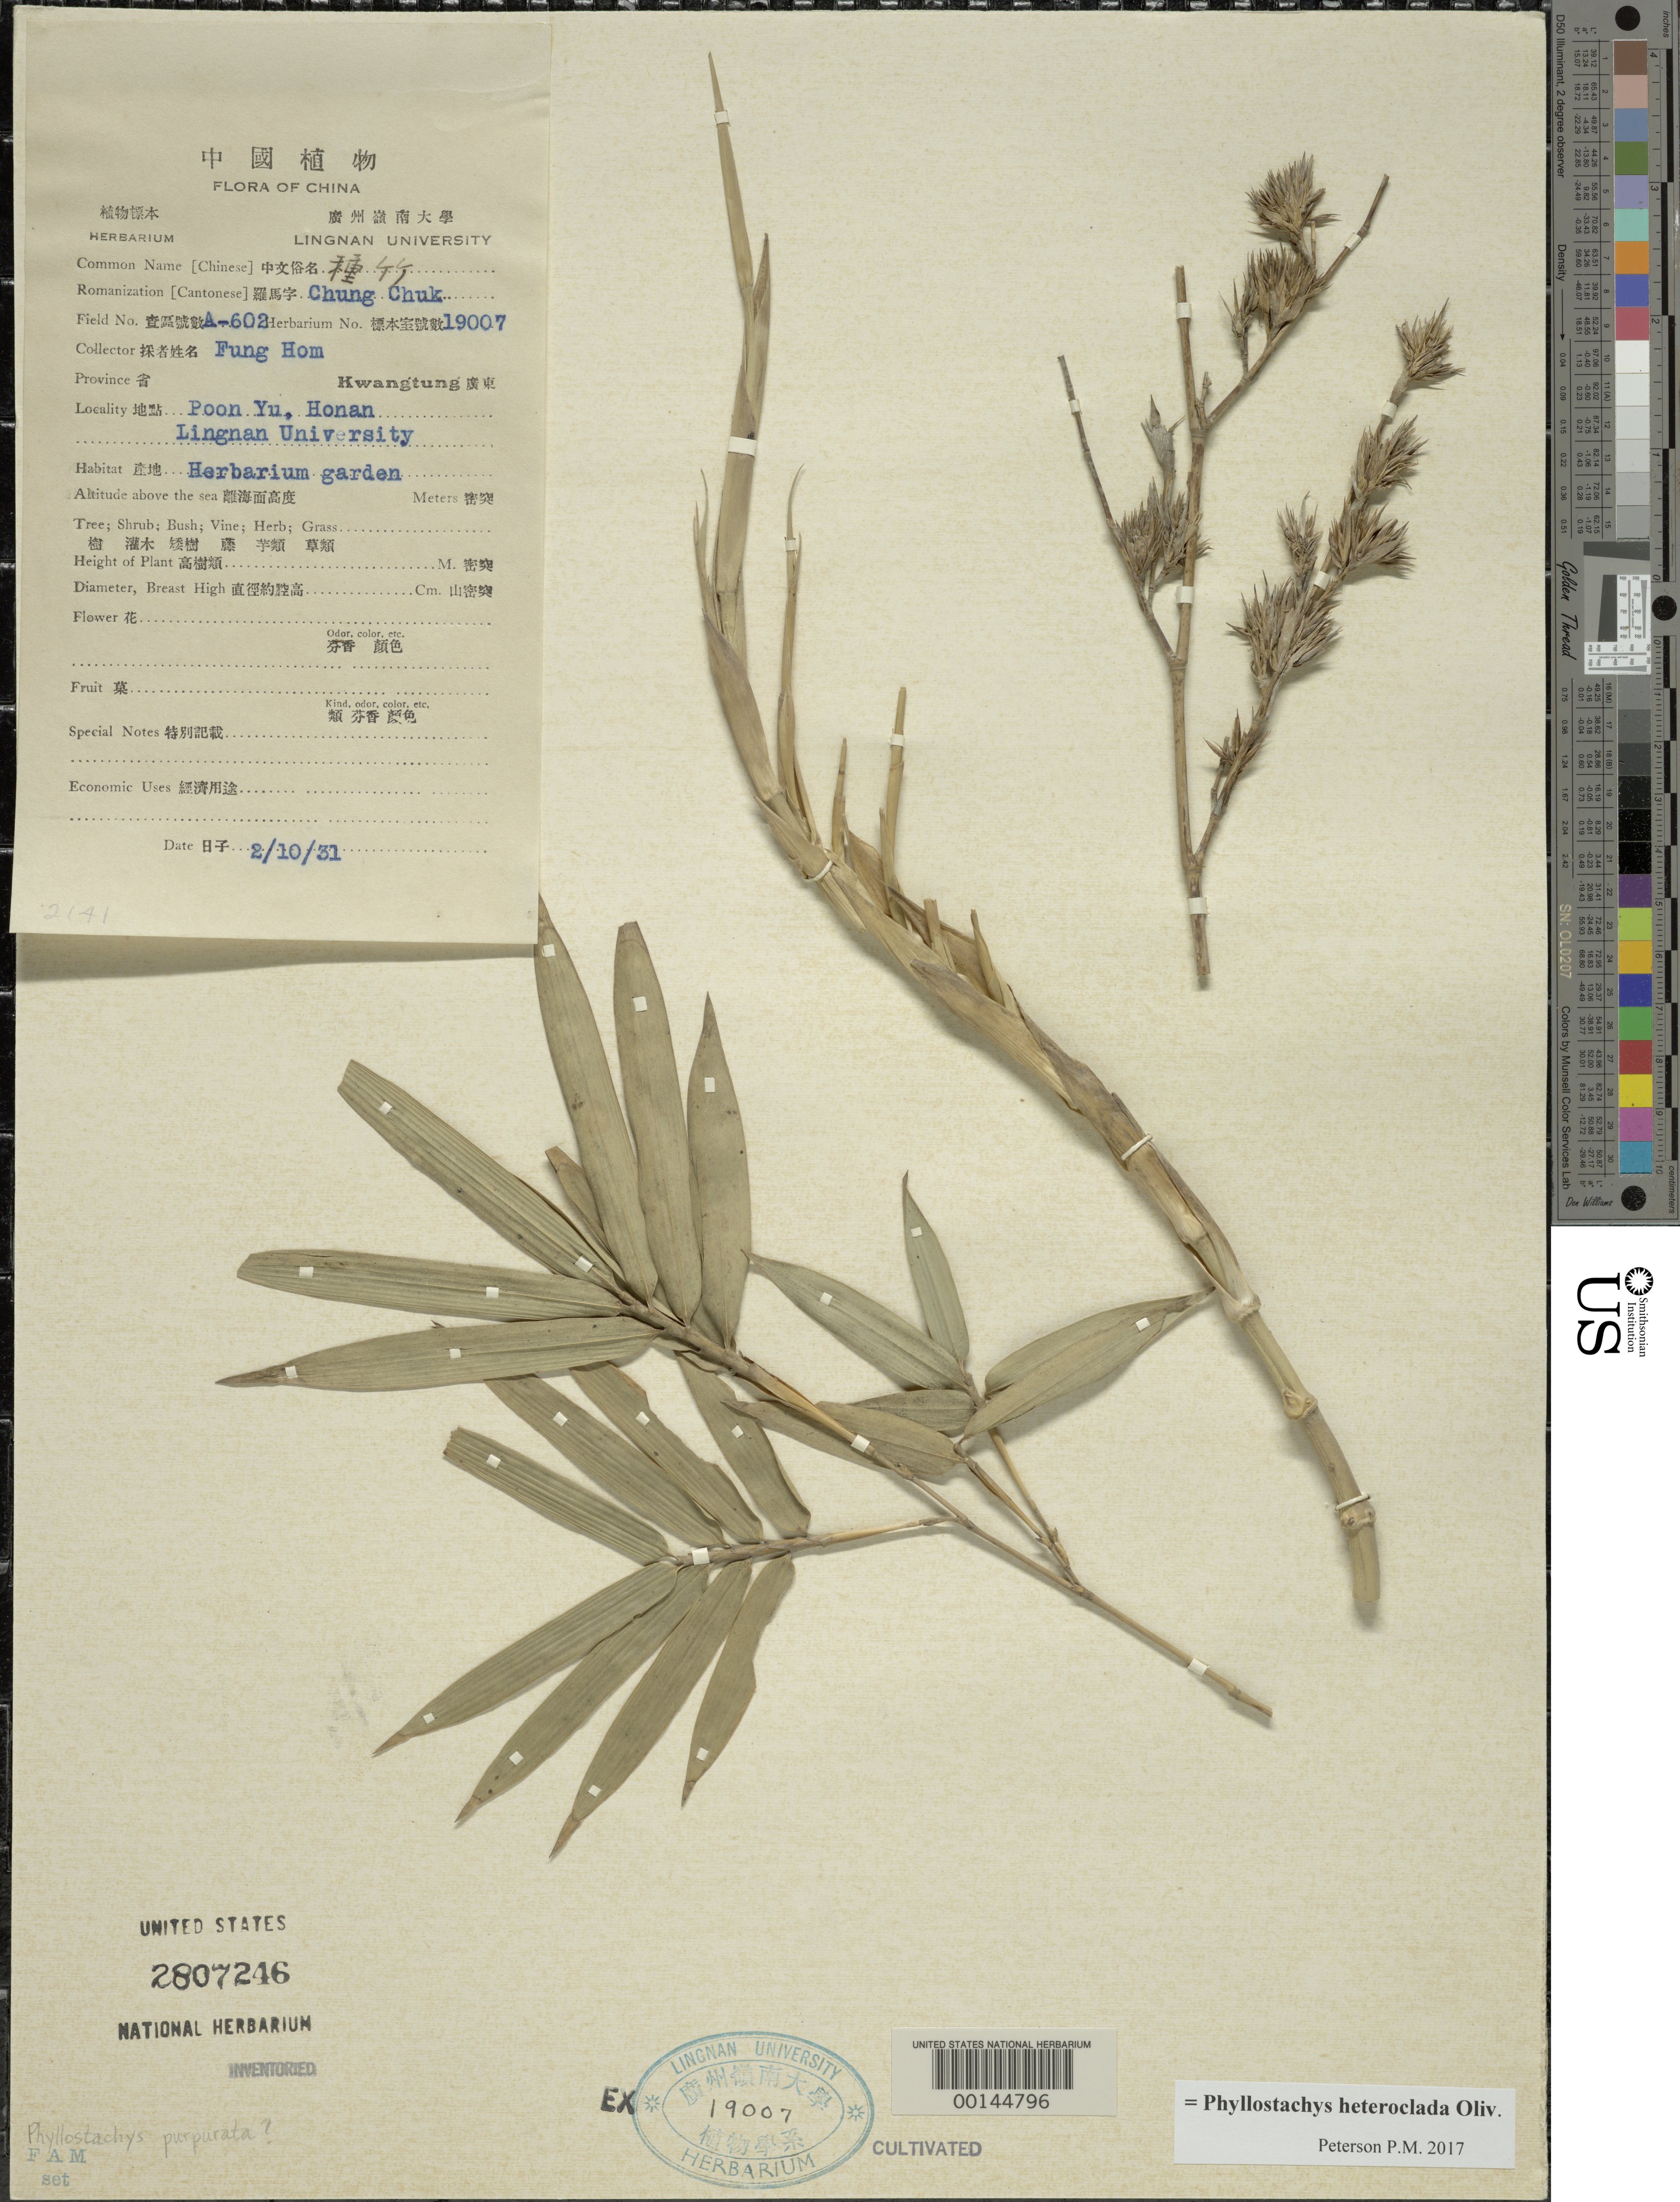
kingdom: Plantae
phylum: Tracheophyta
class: Liliopsida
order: Poales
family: Poaceae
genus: Phyllostachys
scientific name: Phyllostachys heteroclada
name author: Oliv.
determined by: Poaceae Reorganization Project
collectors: H. L. Fung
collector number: A-602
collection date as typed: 10 Feb 1931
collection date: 1931-02-10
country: China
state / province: Guangdong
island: Honam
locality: Honan, poon yu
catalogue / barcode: US 2807246